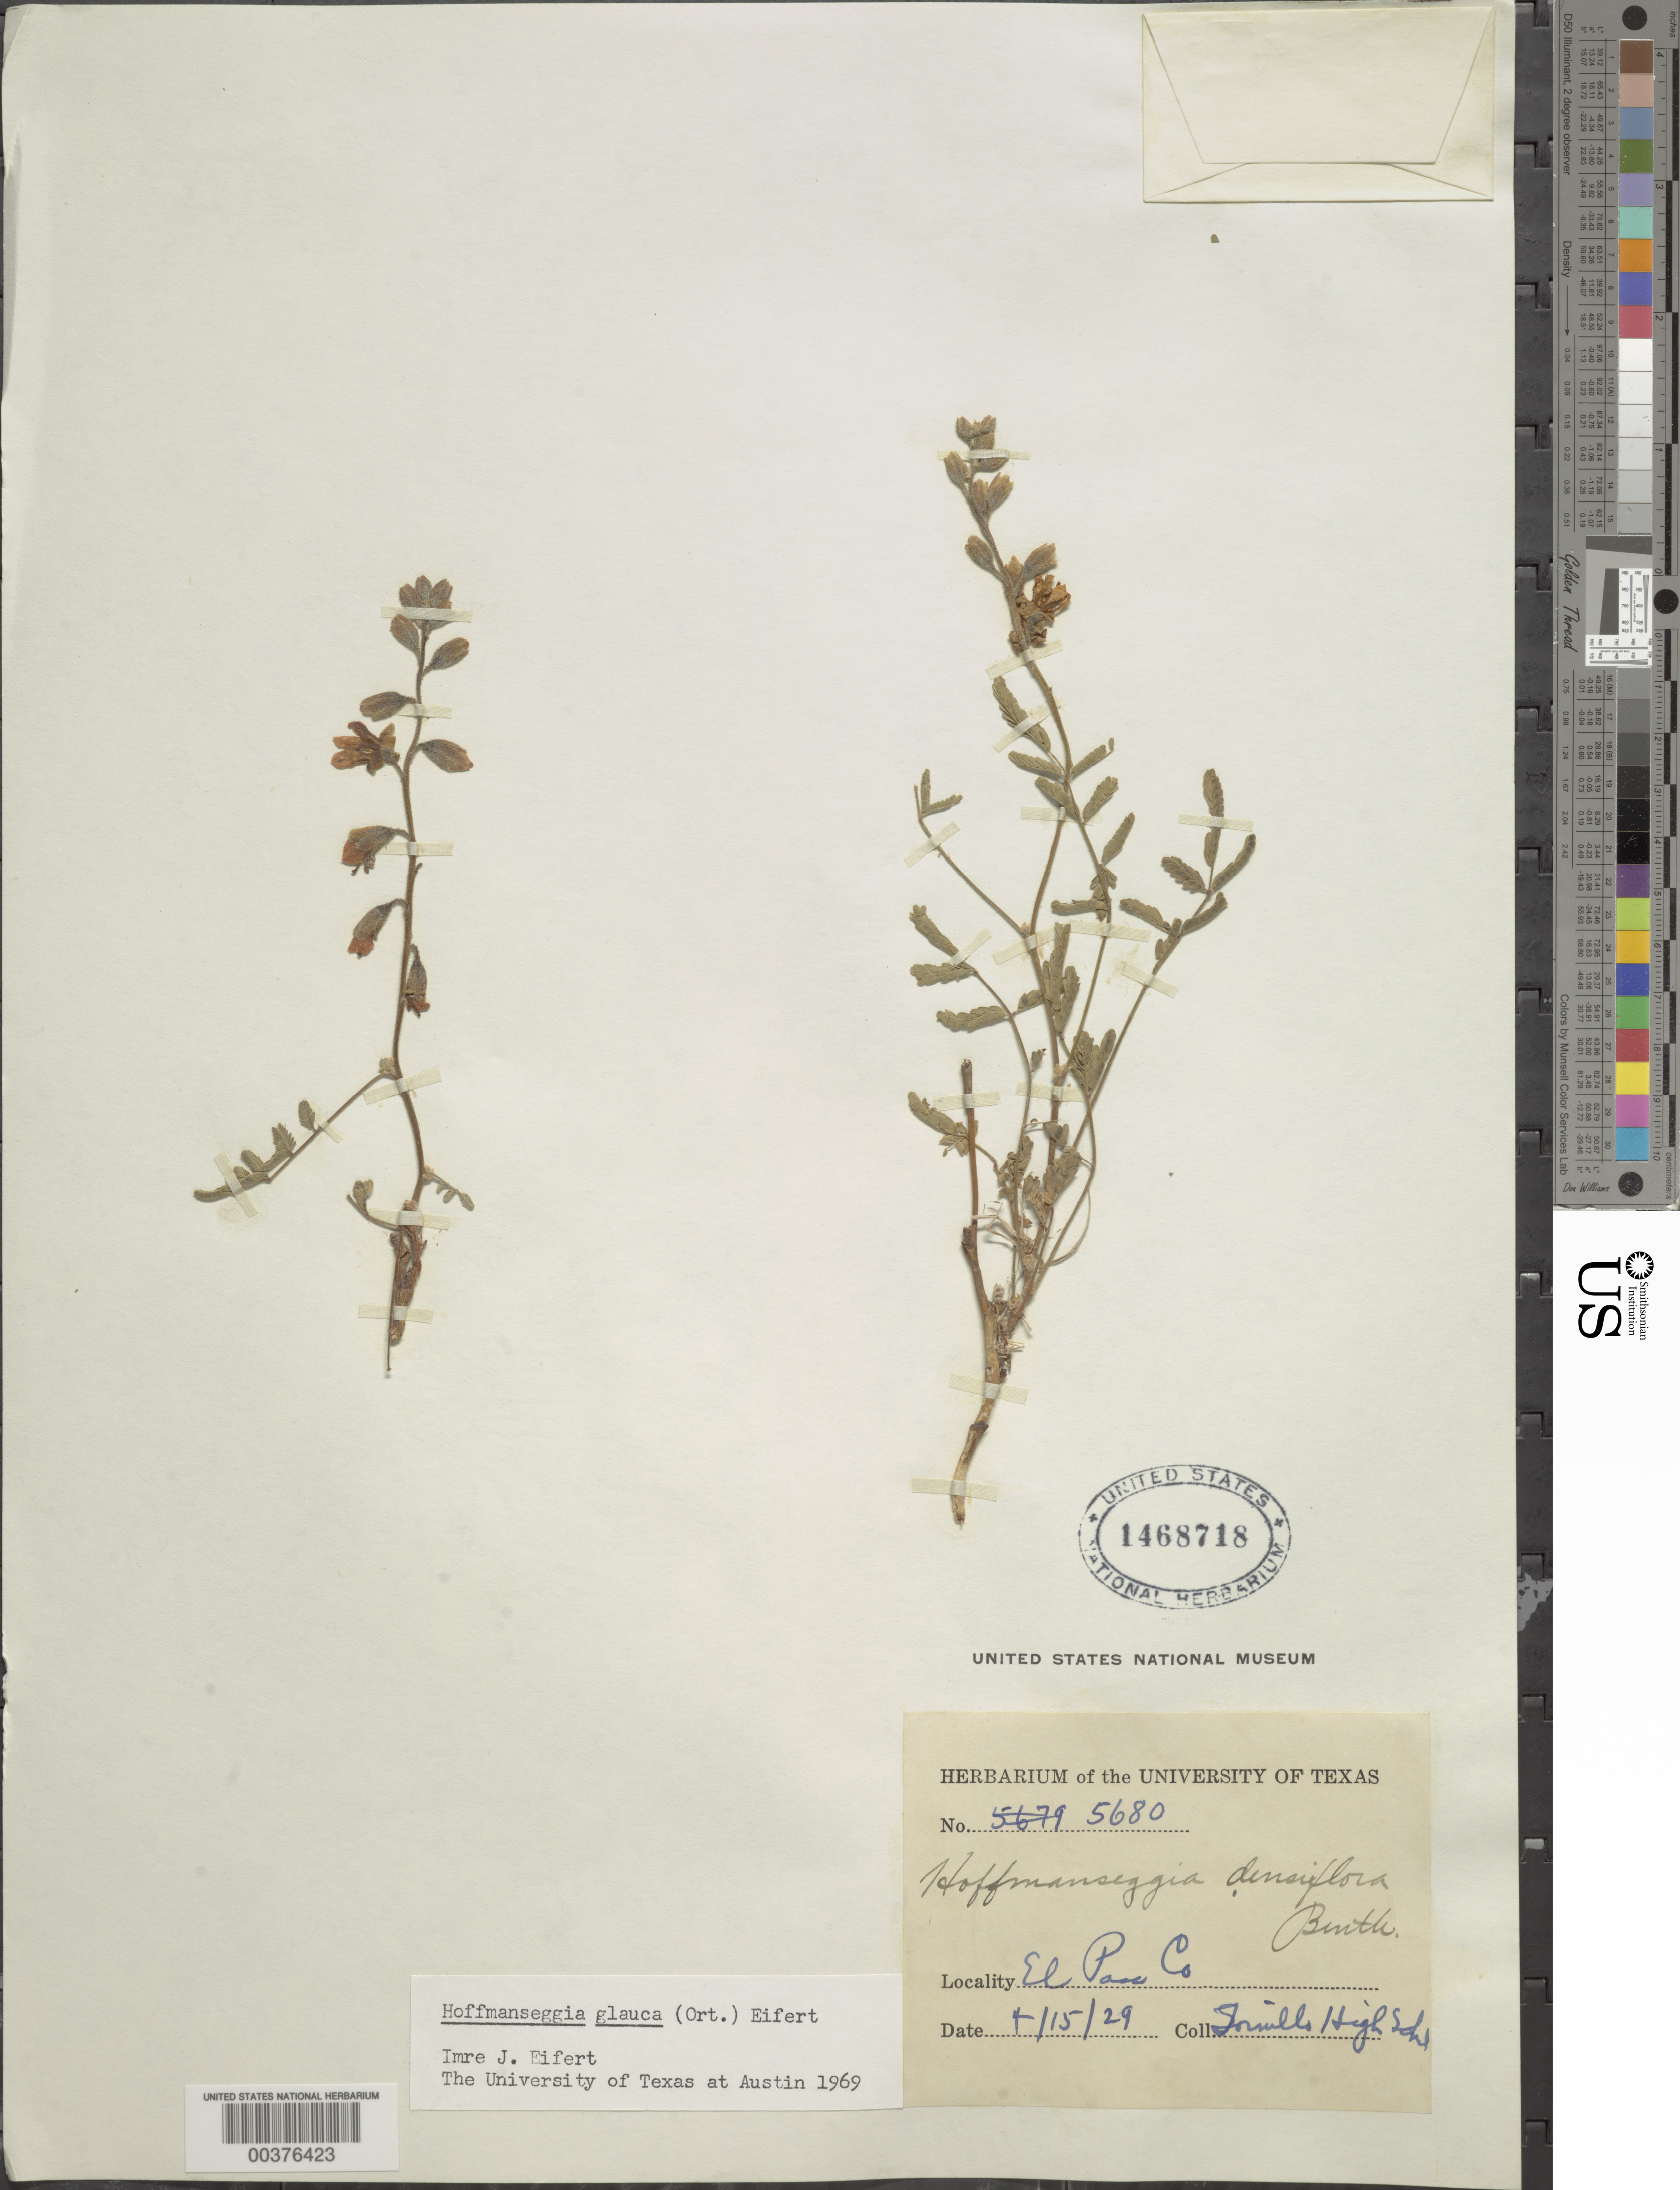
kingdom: Plantae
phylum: Tracheophyta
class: Magnoliopsida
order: Fabales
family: Fabaceae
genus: Hoffmannseggia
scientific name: Hoffmannseggia glauca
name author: (Ortega) Eifert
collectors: Tormillo High School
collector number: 5680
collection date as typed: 15 Apr 1929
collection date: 1929-04-15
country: United States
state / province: Texas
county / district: El Paso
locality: El Paso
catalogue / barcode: US 1468718